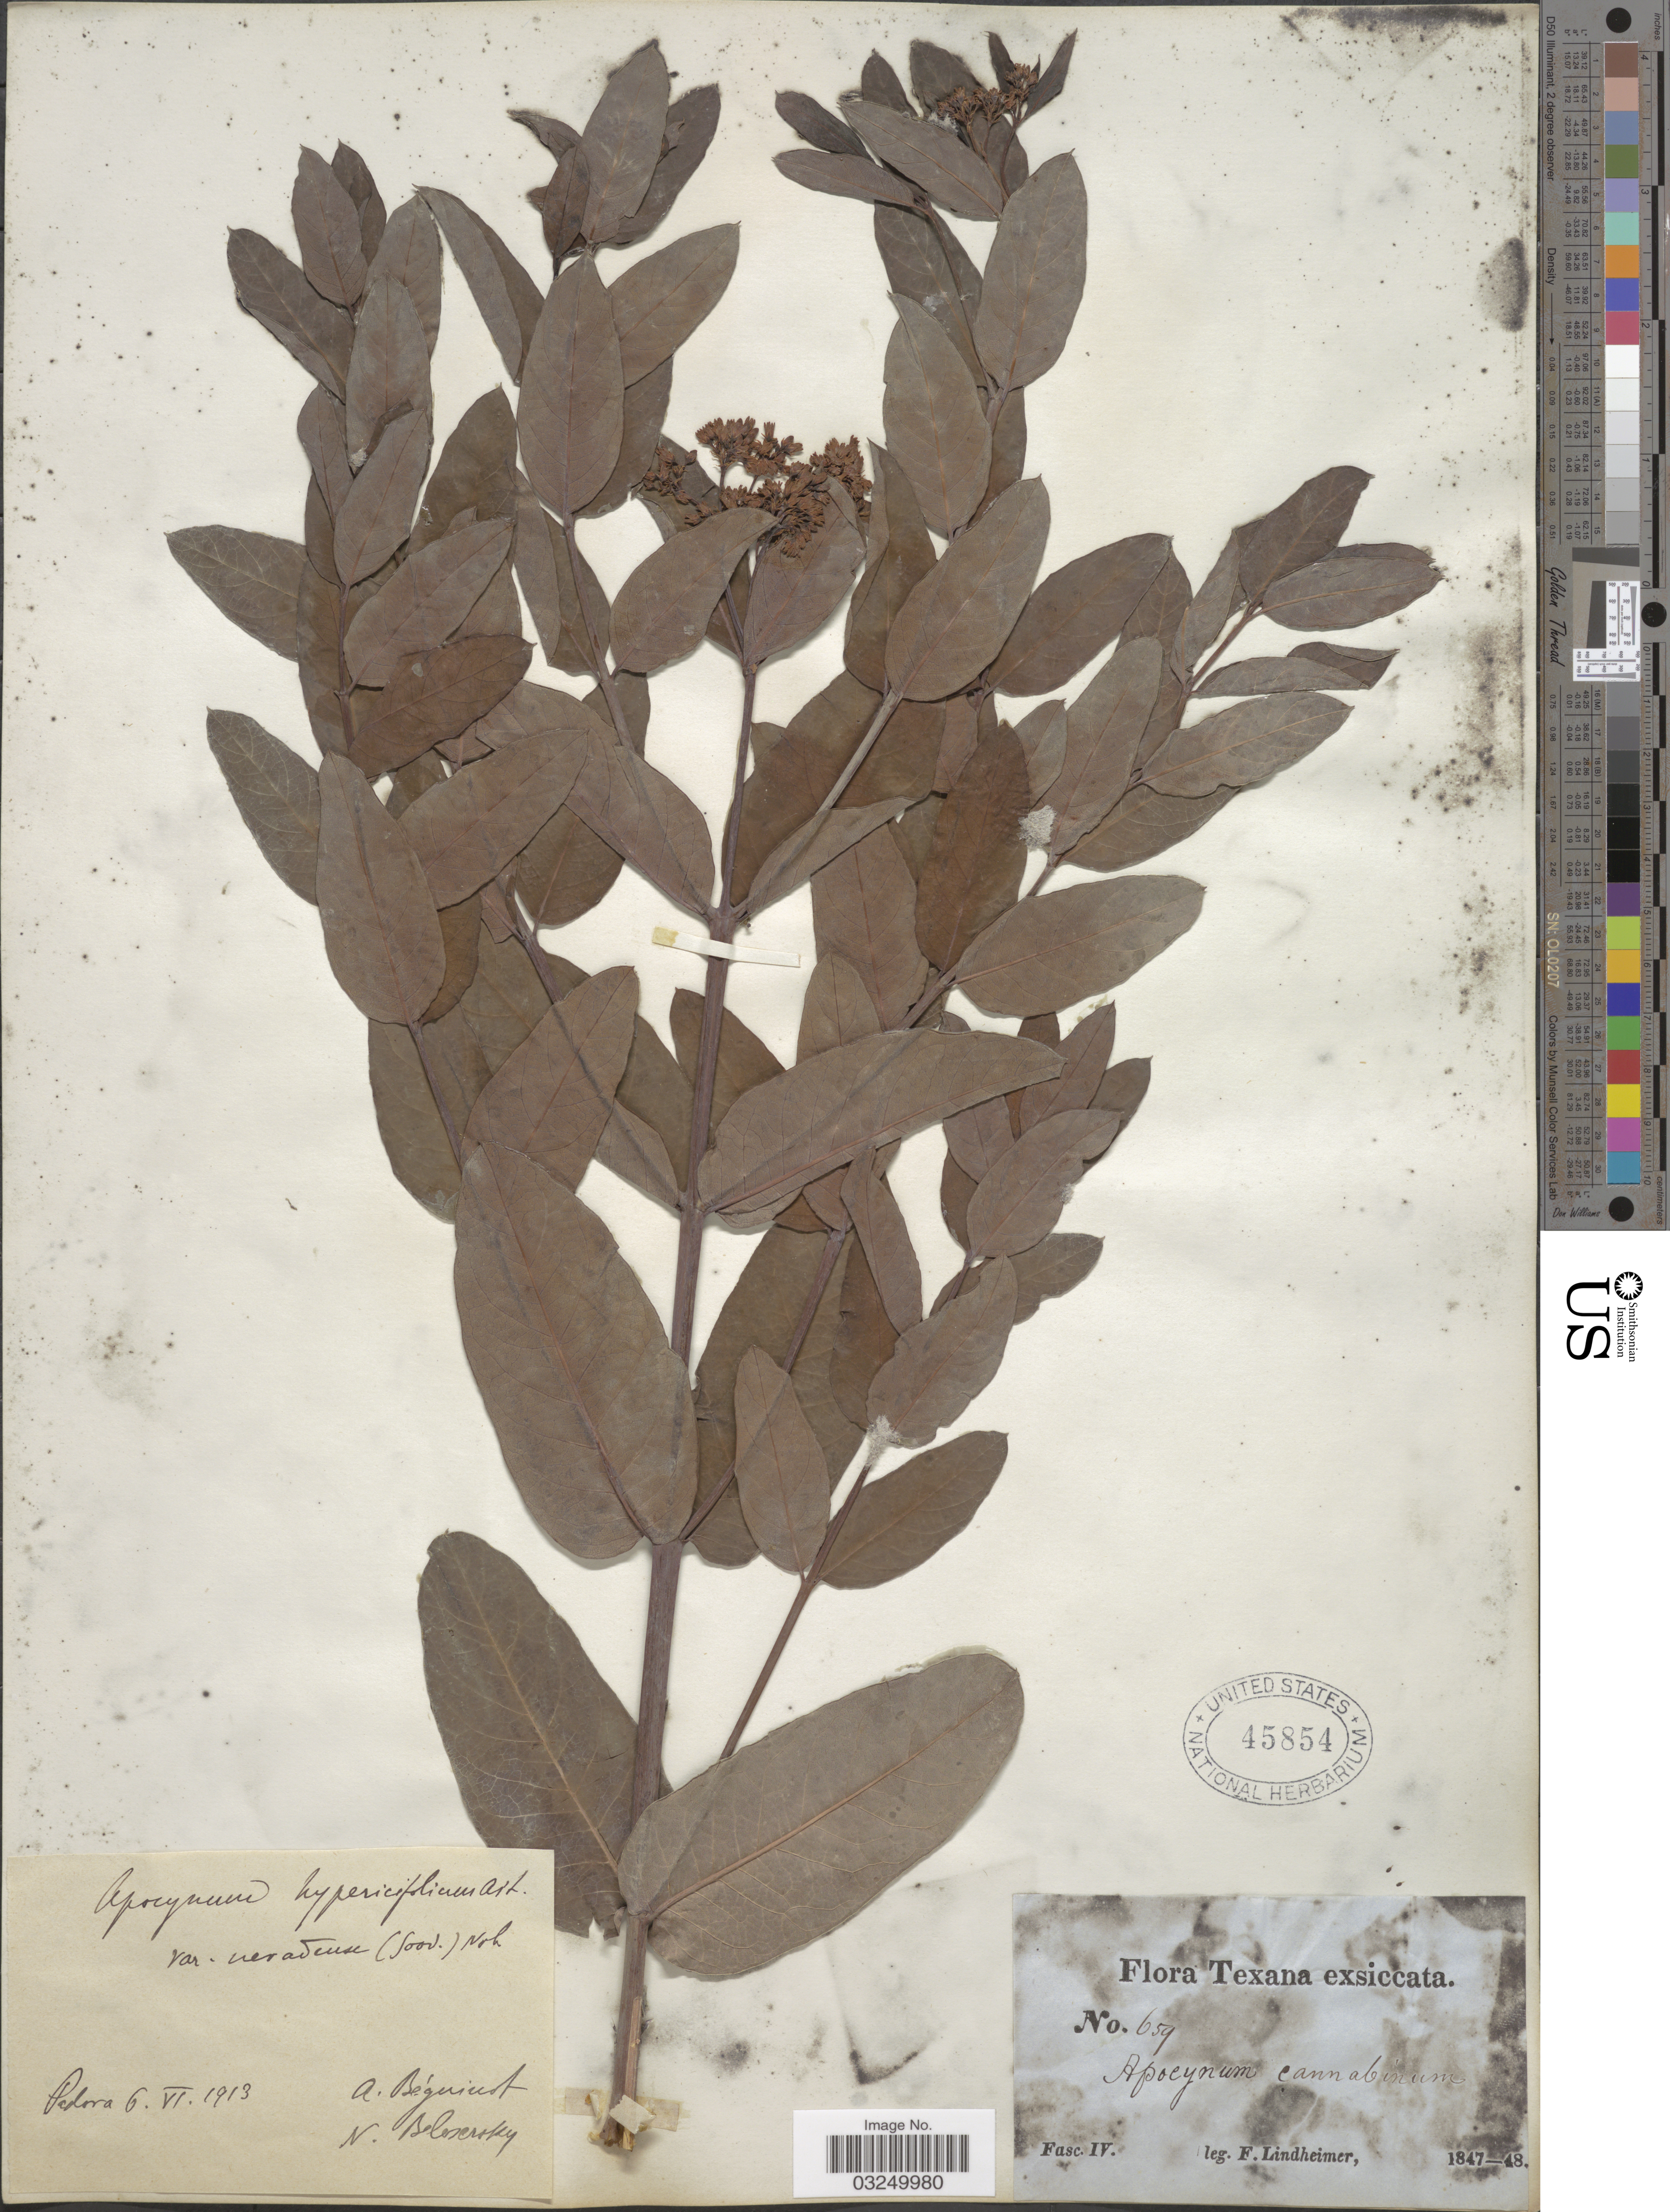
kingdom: Plantae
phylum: Tracheophyta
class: Magnoliopsida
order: Gentianales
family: Apocynaceae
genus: Apocynum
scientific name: Apocynum nevadense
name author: Goodd.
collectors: F. Lindheimer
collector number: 659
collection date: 1847/1848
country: United States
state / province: Texas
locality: Fasc. IV. [unsure placement]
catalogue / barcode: US 45854